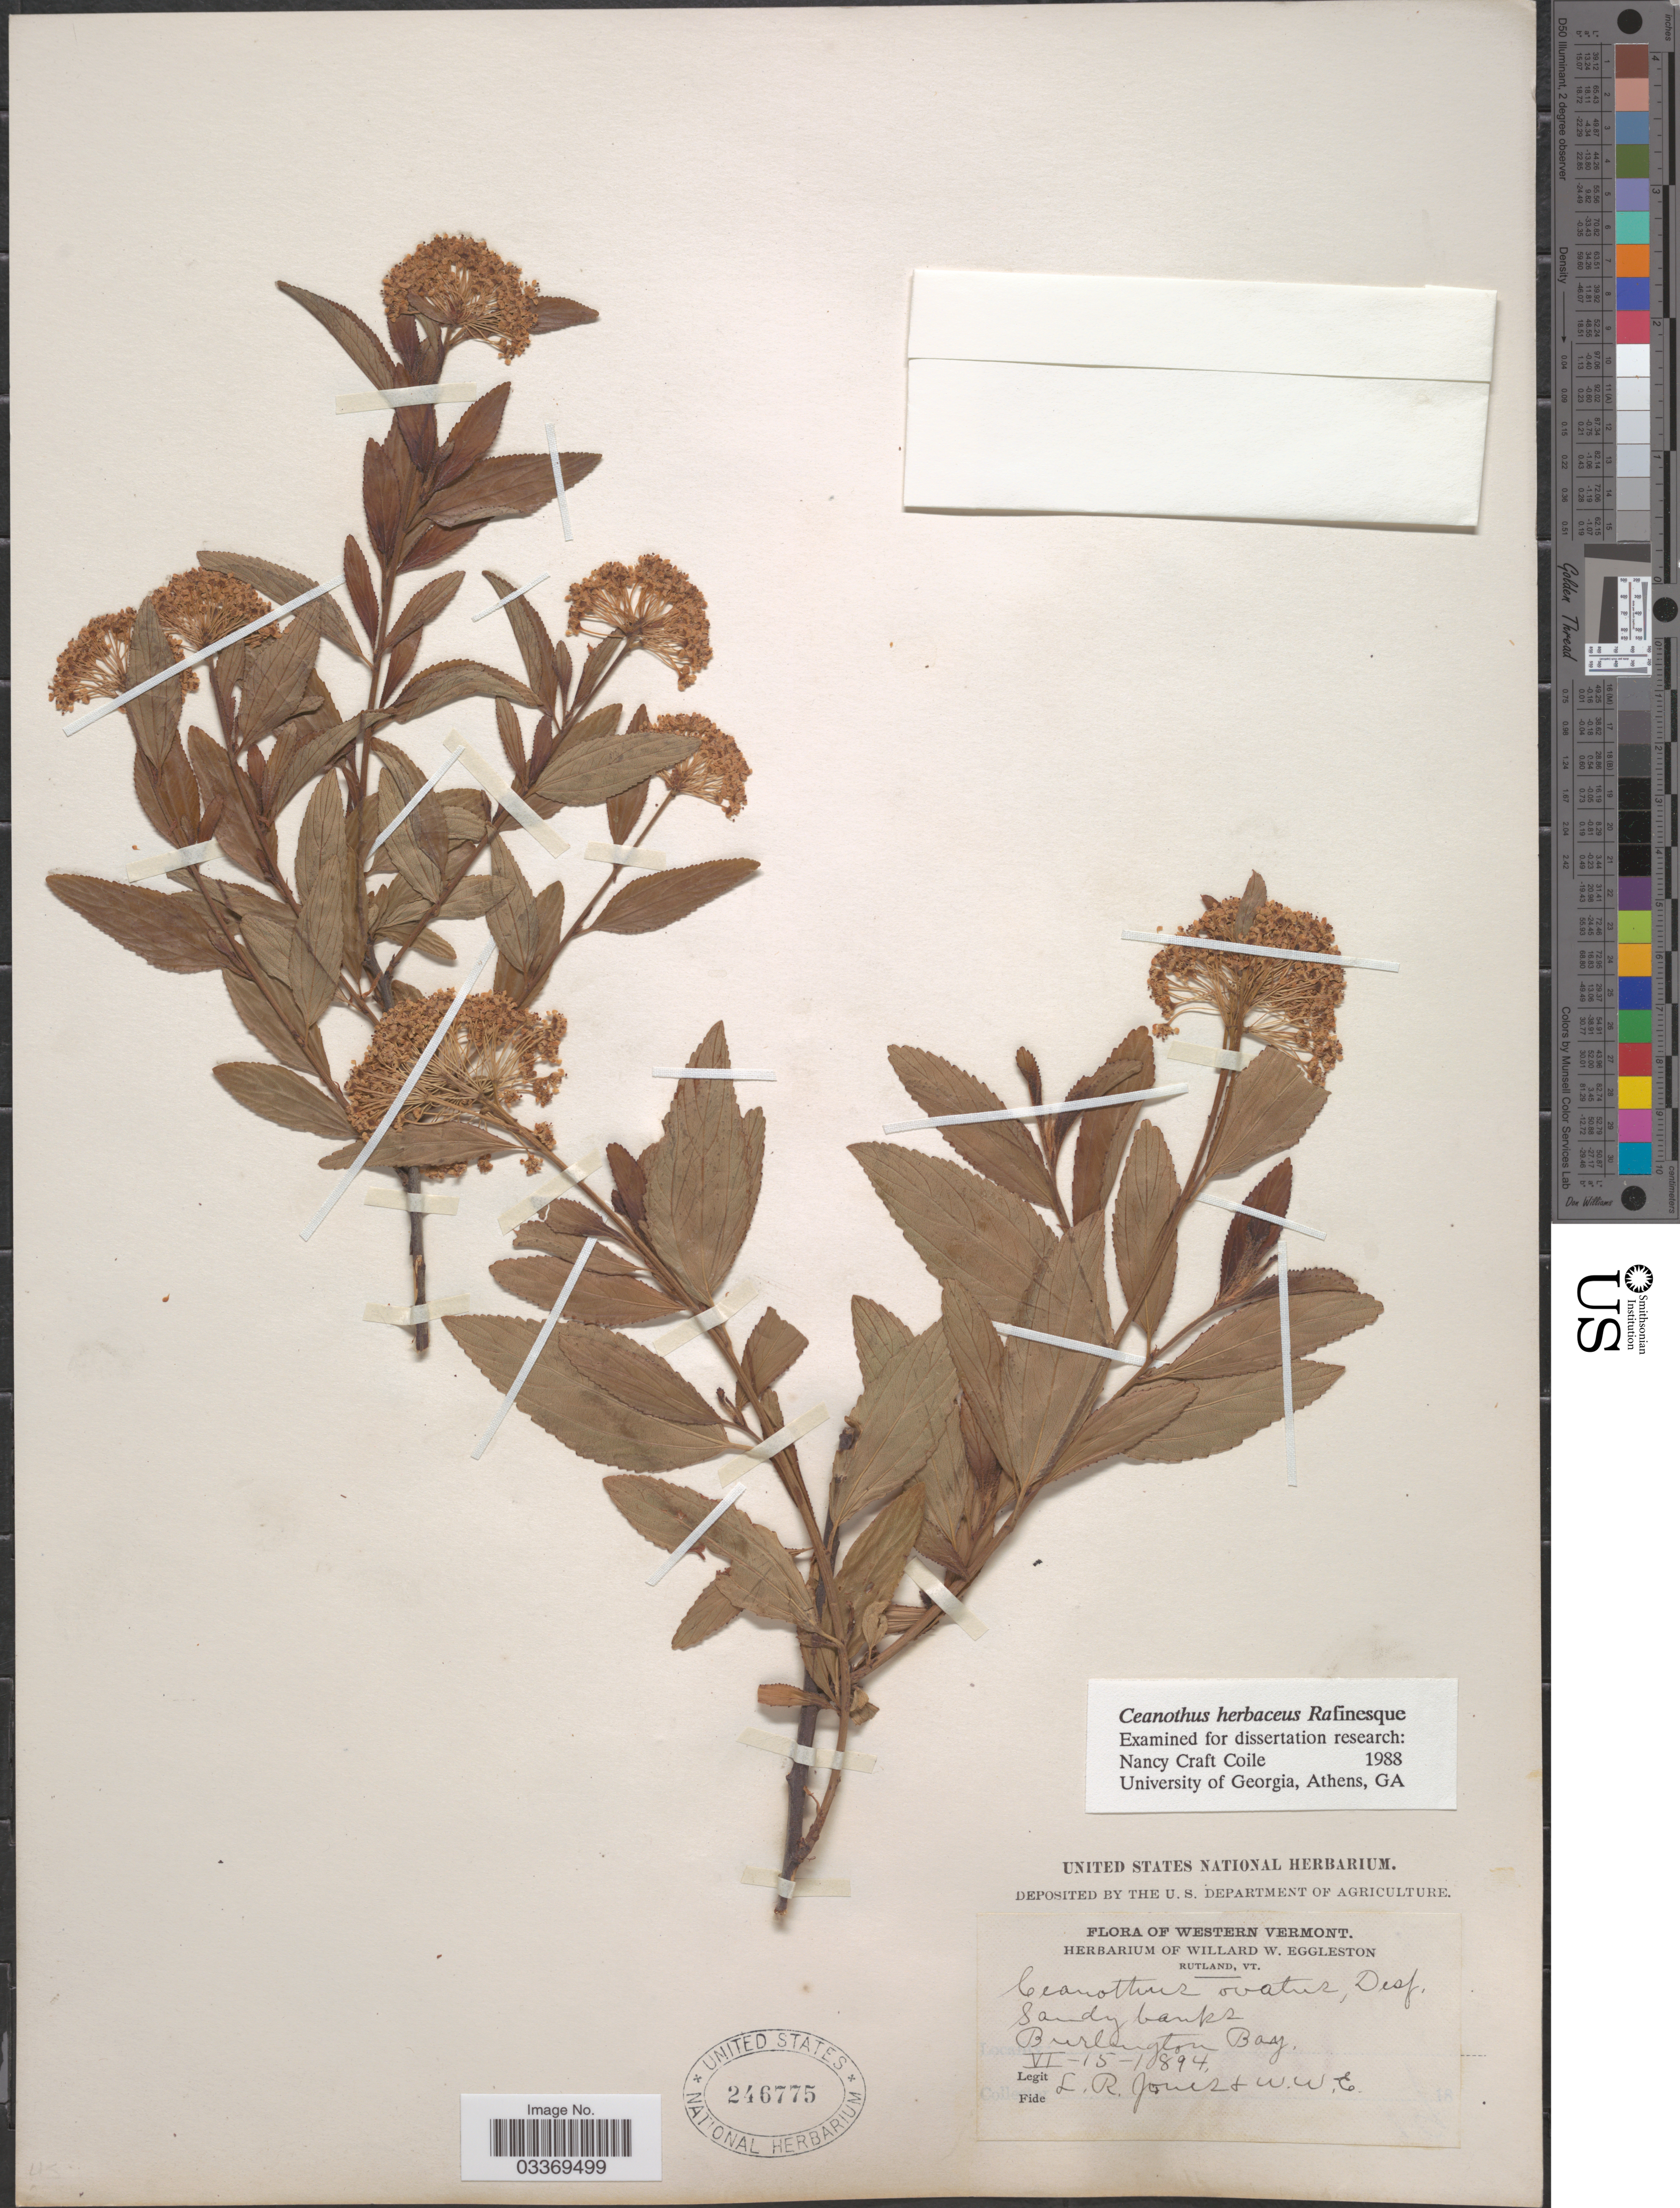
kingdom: Plantae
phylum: Tracheophyta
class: Magnoliopsida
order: Rosales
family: Rhamnaceae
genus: Ceanothus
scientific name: Ceanothus ovatus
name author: Desf.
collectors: L. R. Jones & W. W. Eggleston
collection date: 1894-06-15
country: United States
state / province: Vermont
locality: Western Vermont. Burlington Bay.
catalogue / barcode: US 246775